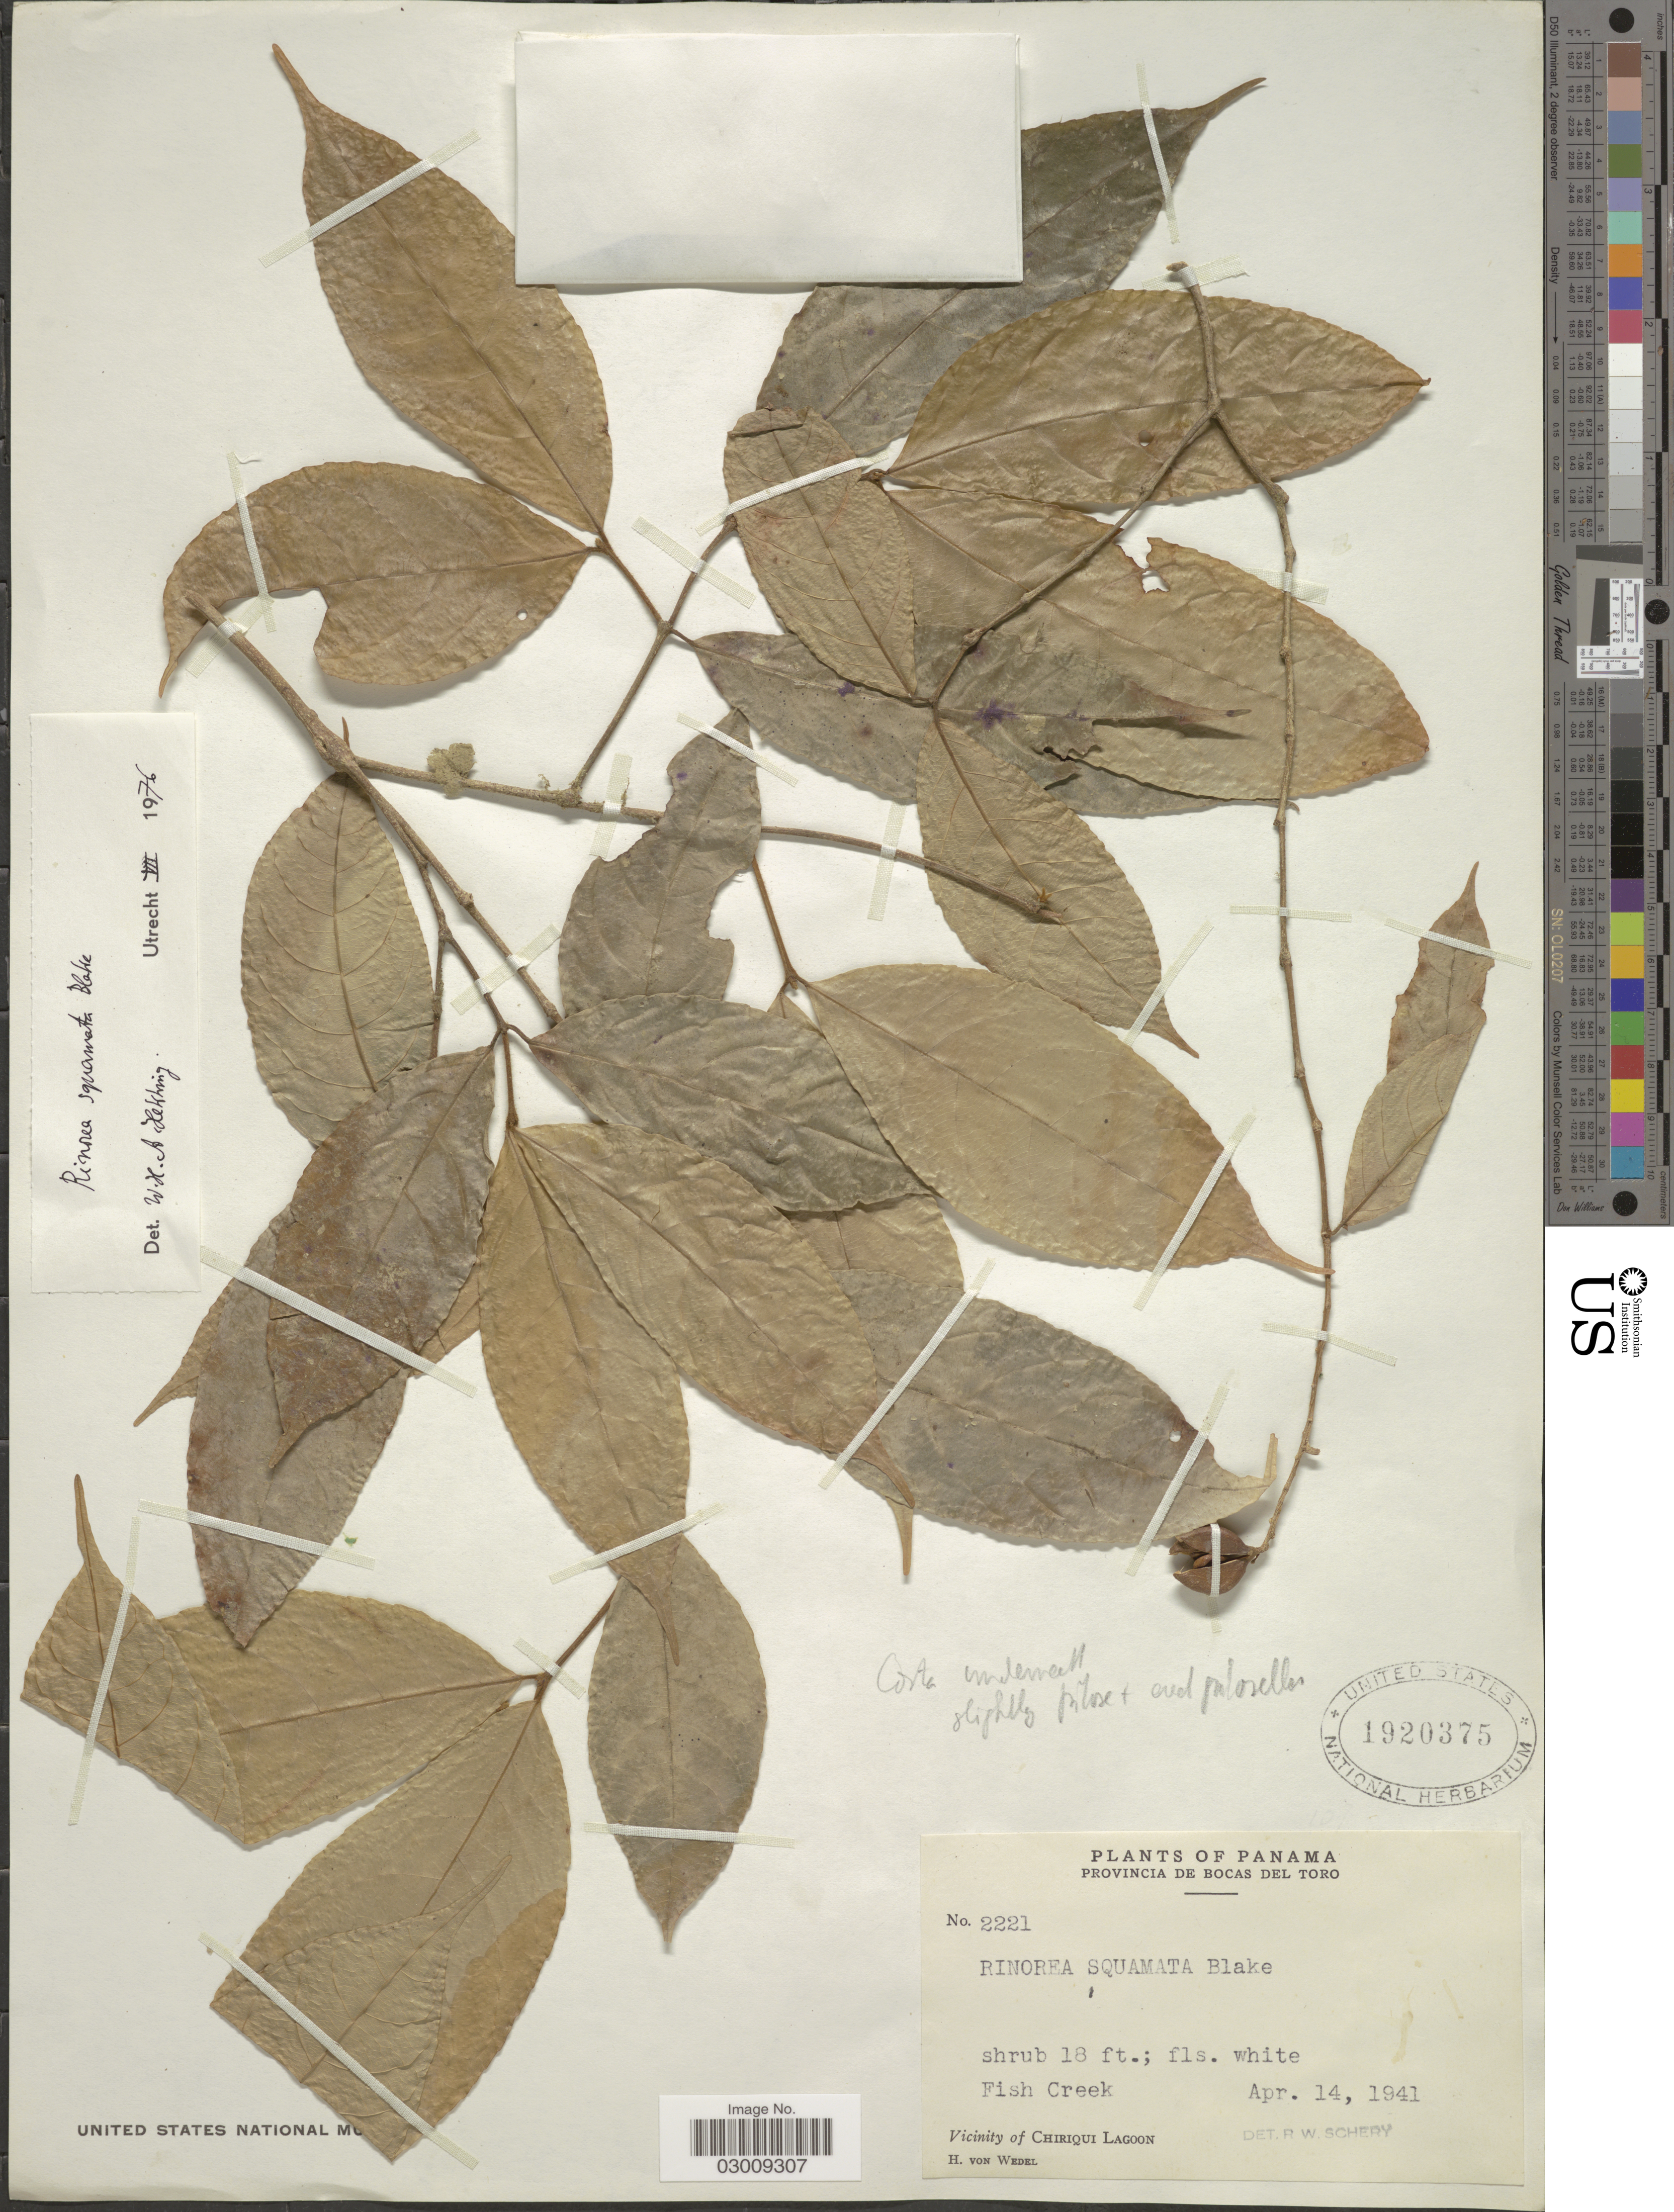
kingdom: Plantae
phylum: Tracheophyta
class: Magnoliopsida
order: Malpighiales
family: Violaceae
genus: Rinorea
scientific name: Rinorea squamata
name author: S.F. Blake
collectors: H. von Wedel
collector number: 2221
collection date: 1941-04-14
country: Panama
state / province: Bocas del Toro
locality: Fish Creek Mts. Vicinity of Chiriqui Lagoon.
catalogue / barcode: US 1920375